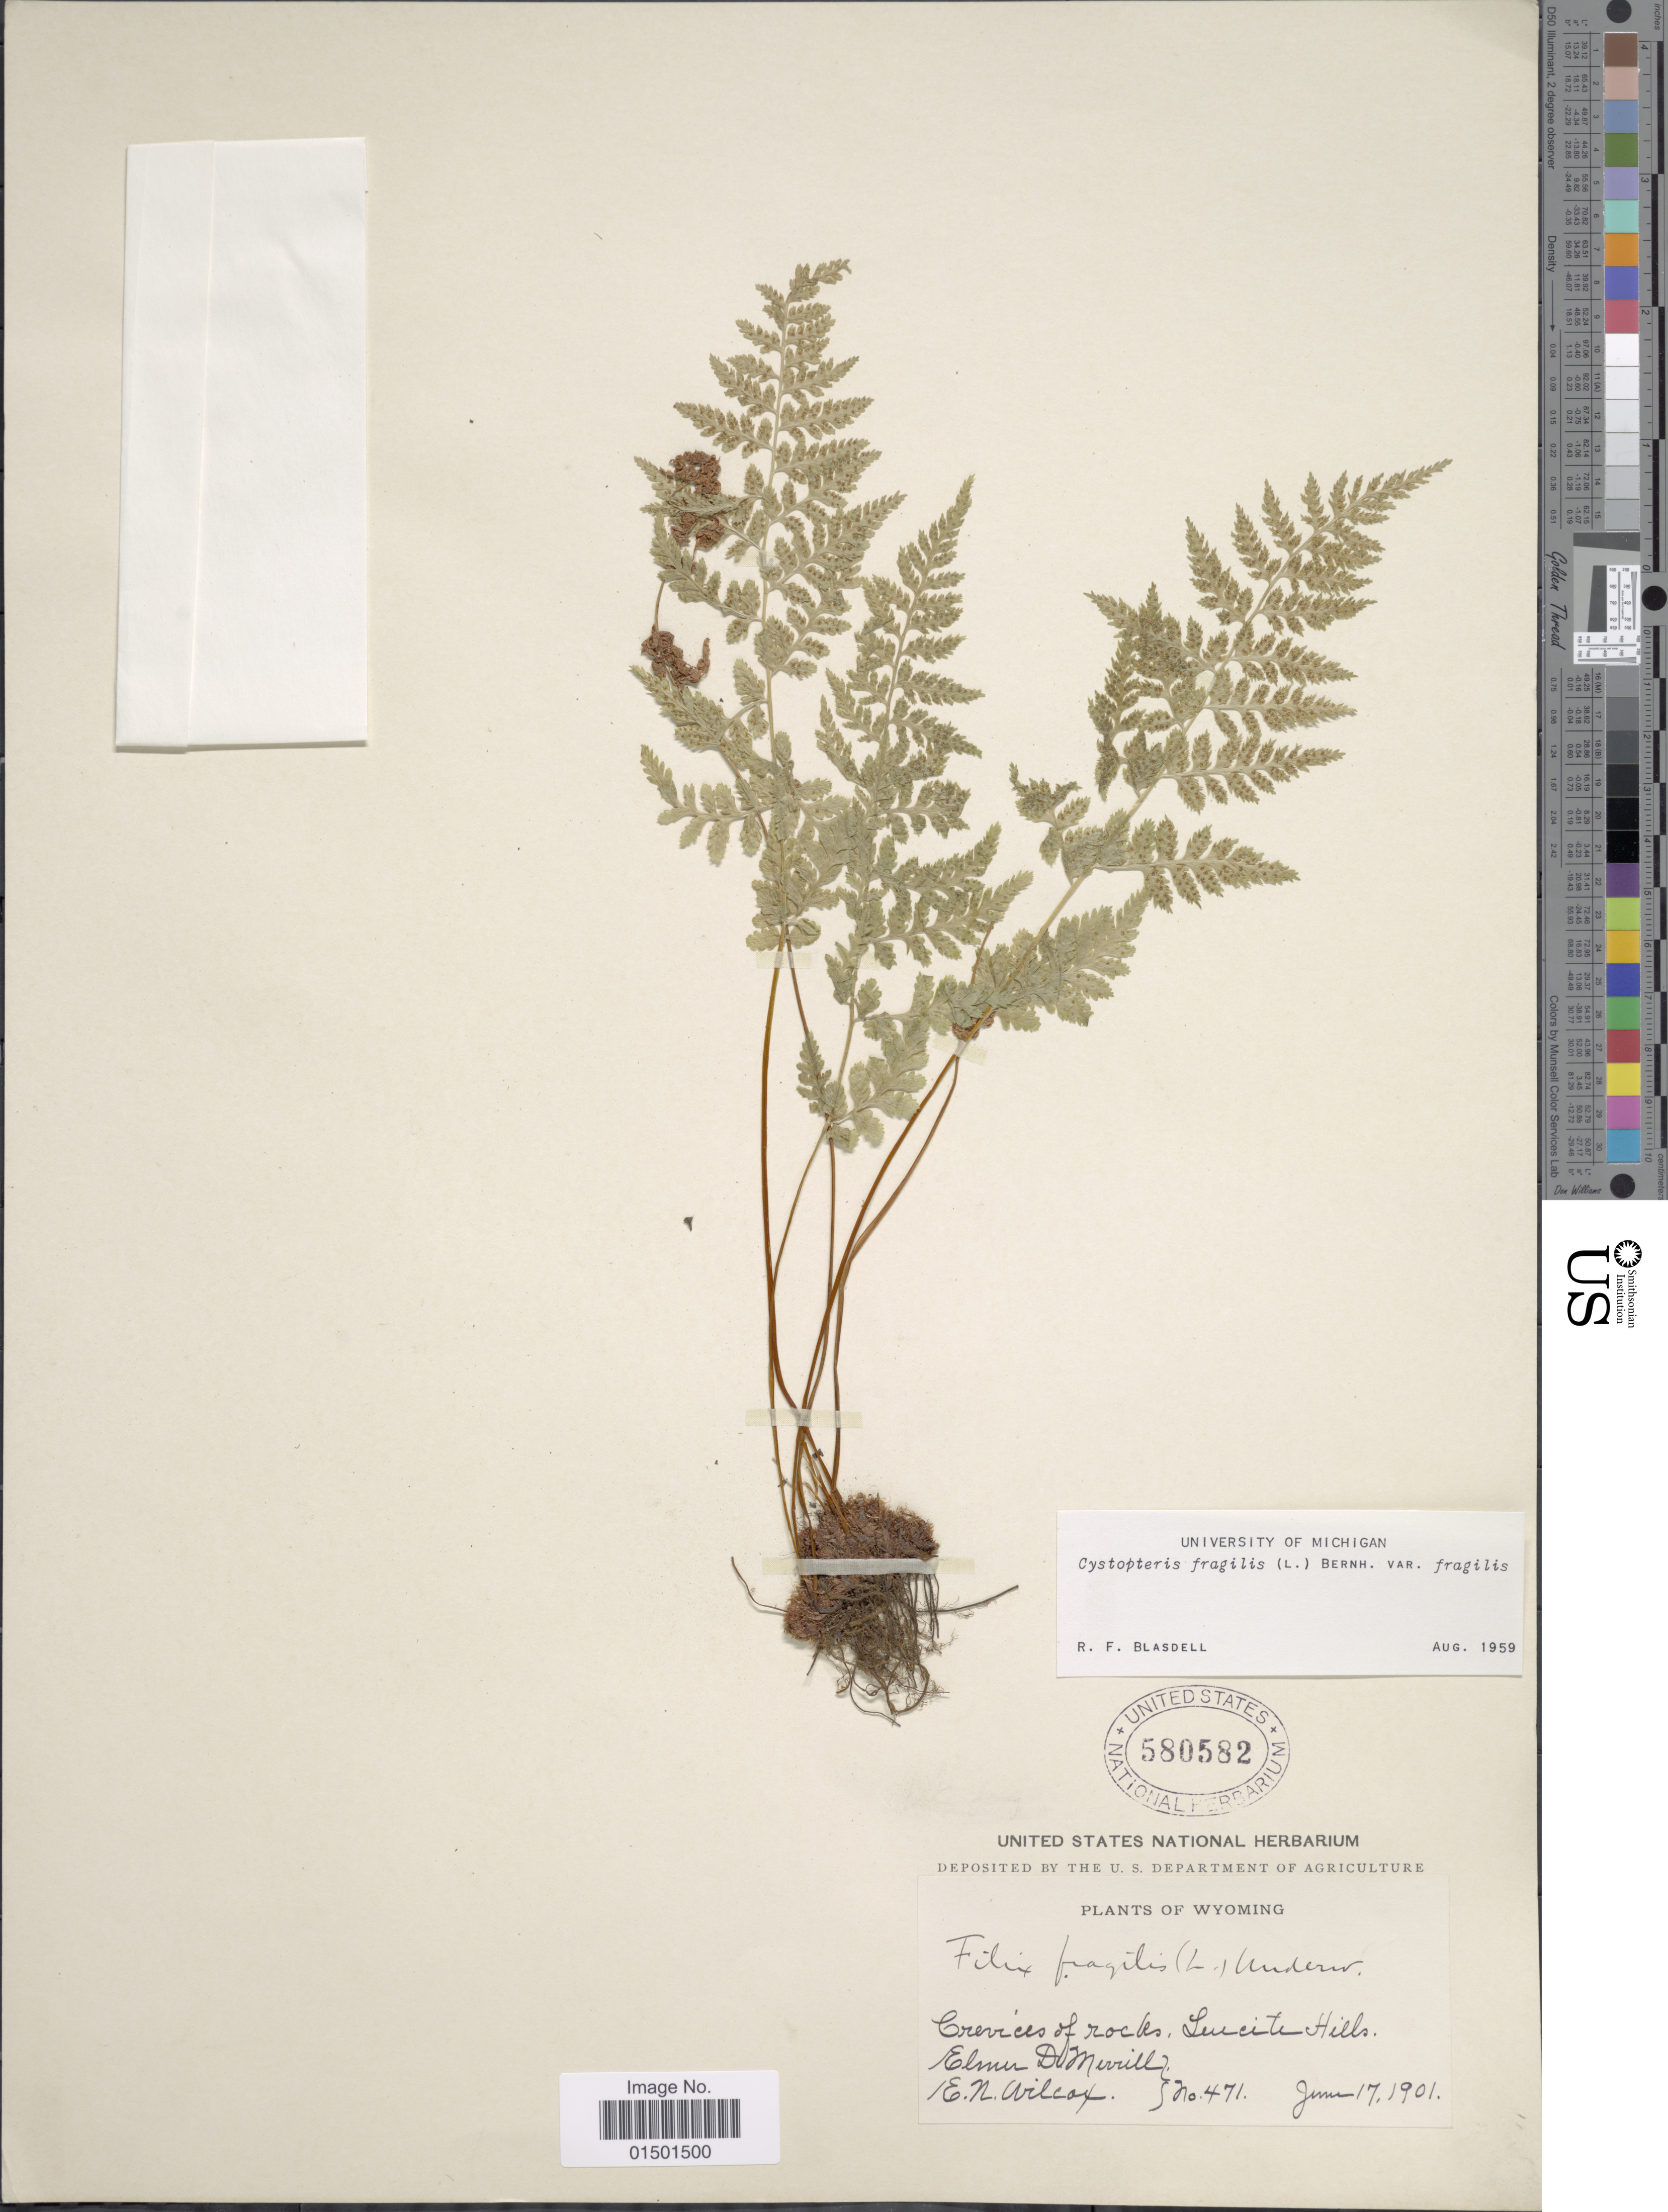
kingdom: Plantae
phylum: Tracheophyta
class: Polypodiopsida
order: Polypodiales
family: Cystopteridaceae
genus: Cystopteris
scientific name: Cystopteris fragilis var. fragilis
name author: (L.) Bernh.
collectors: E. D. Merrill & E. Wilcox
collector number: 471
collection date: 1901-06-17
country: United States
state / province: Wyoming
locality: Crevices of rocks, Leucite Hills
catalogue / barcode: US 580582